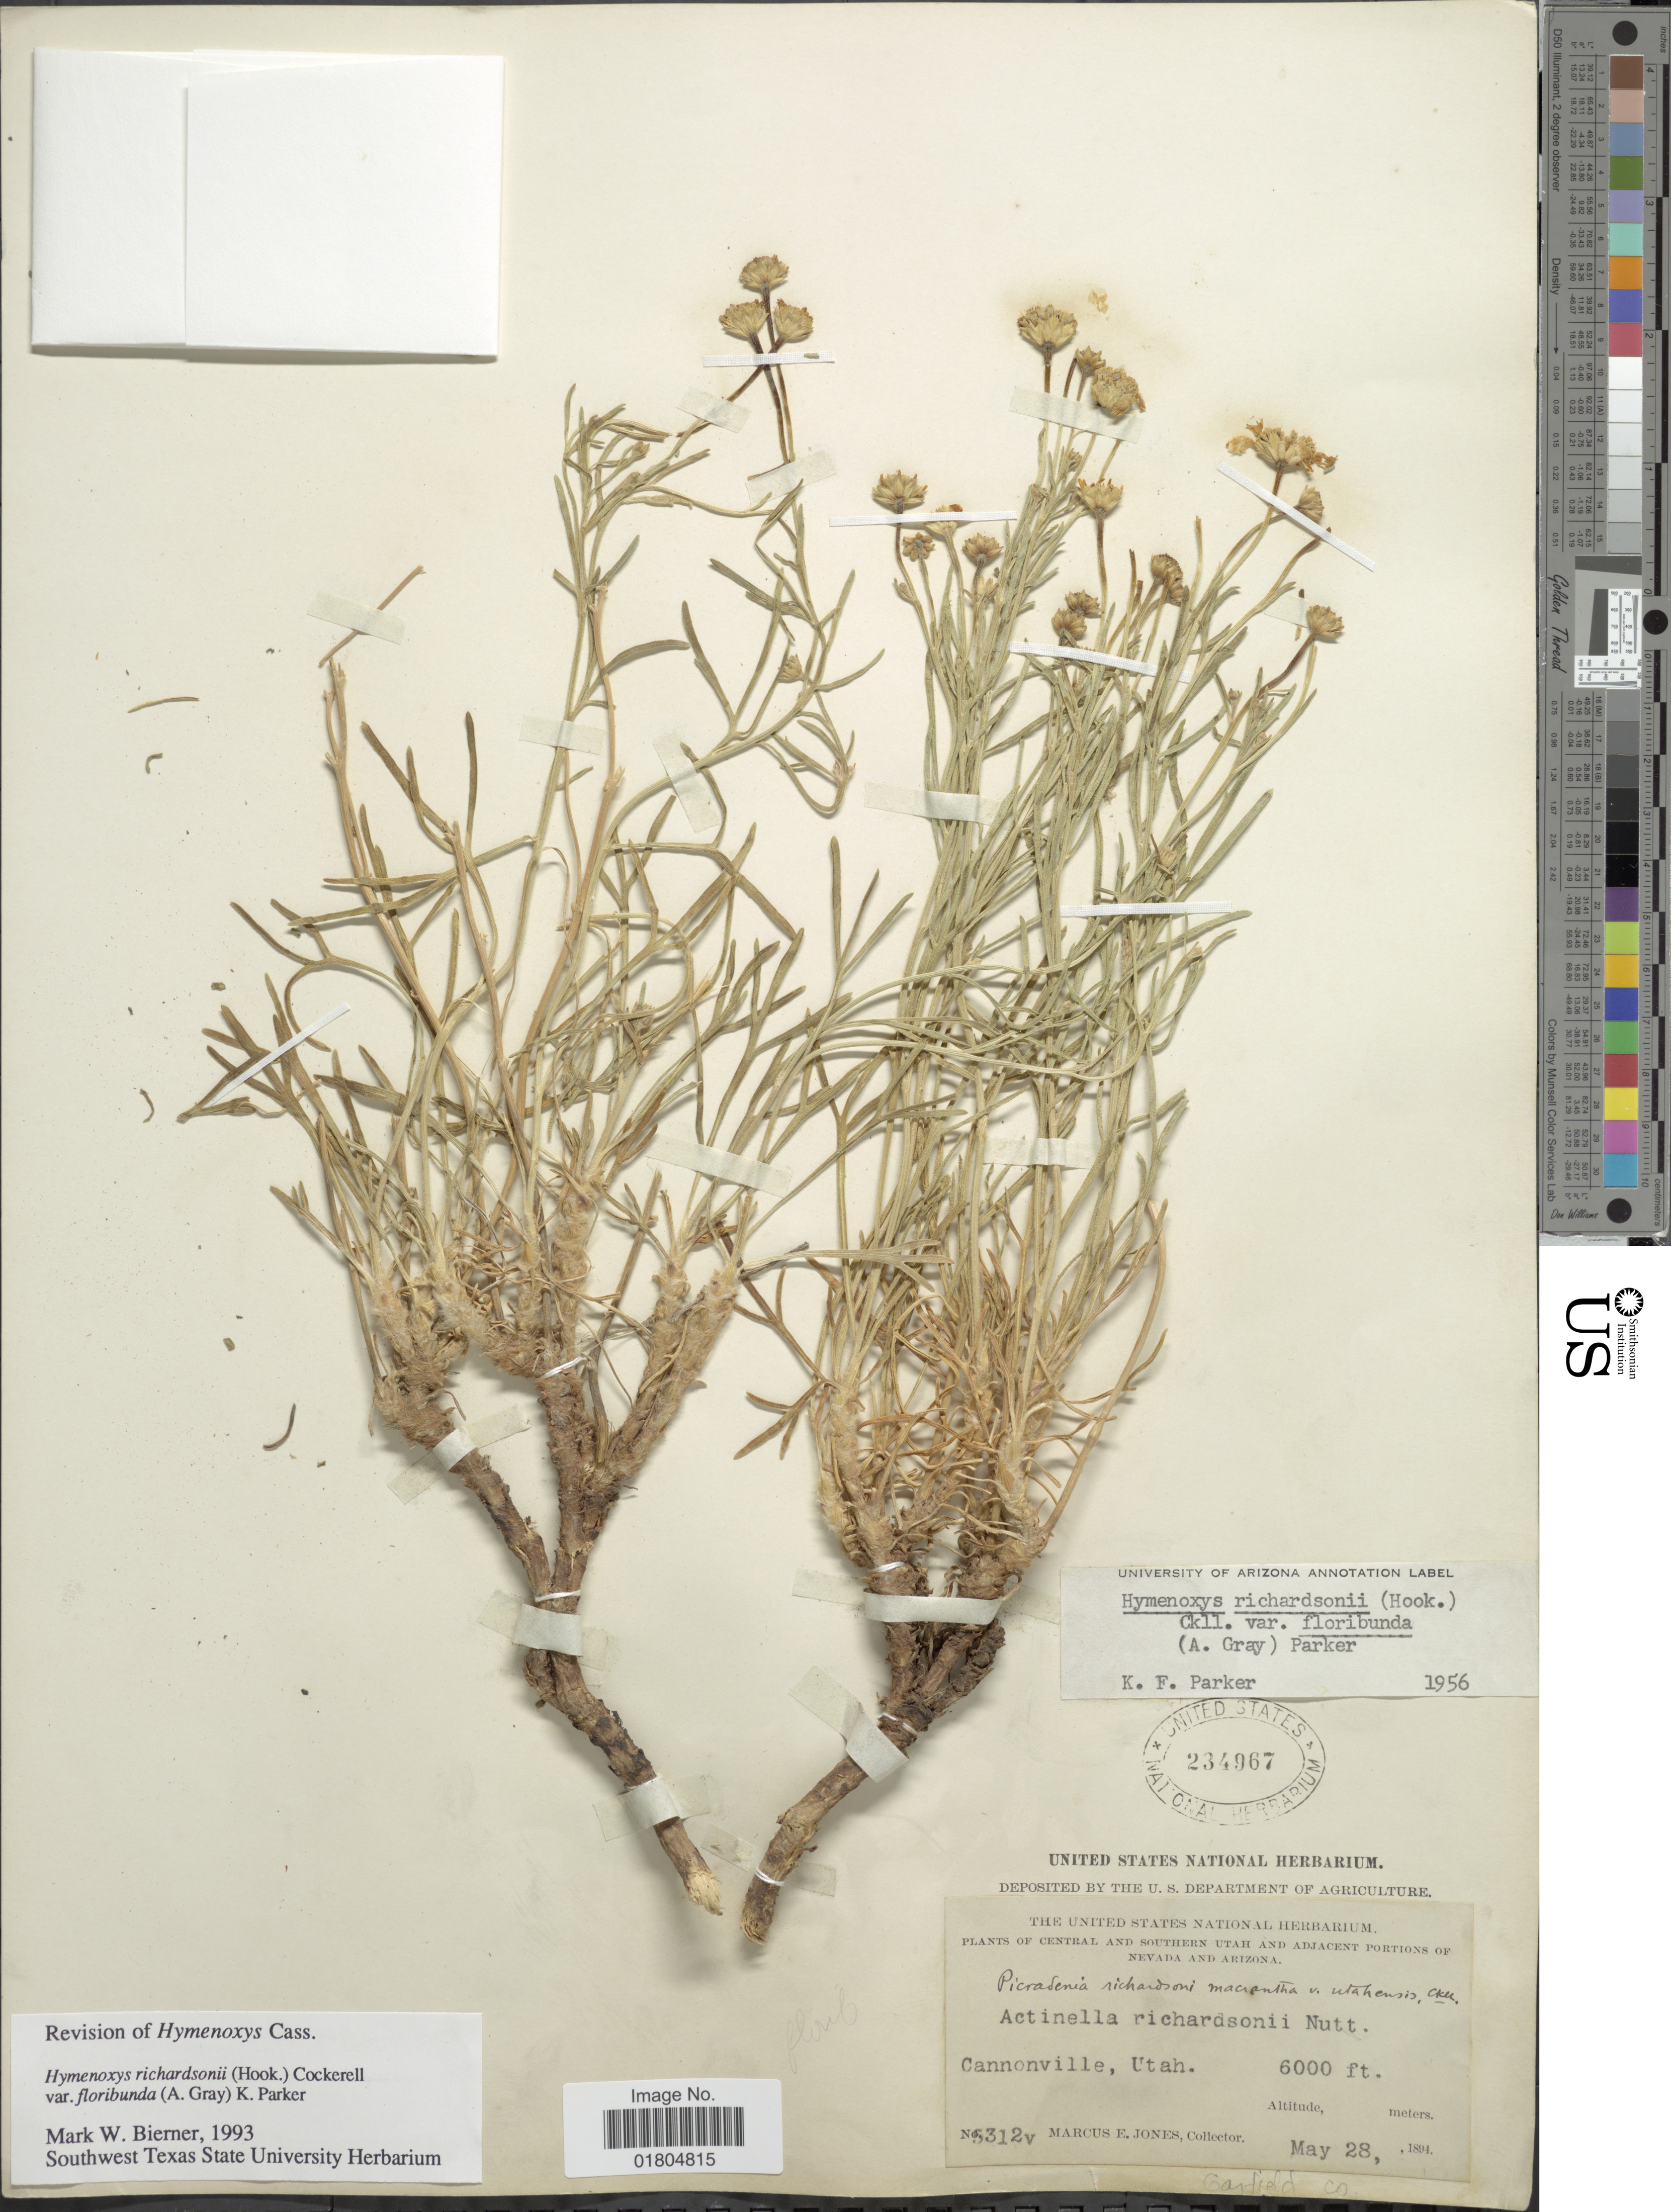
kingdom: Plantae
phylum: Tracheophyta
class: Magnoliopsida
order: Asterales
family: Asteraceae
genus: Hymenoxys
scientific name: Hymenoxys richardsonii var. floribunda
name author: (A. Gray) K.F. Parker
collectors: M. E. Jones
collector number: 5312v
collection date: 1894-05-28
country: United States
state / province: Utah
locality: Central and southern Utah. Cannonville. Garfield Co.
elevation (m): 1829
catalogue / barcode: US 234967